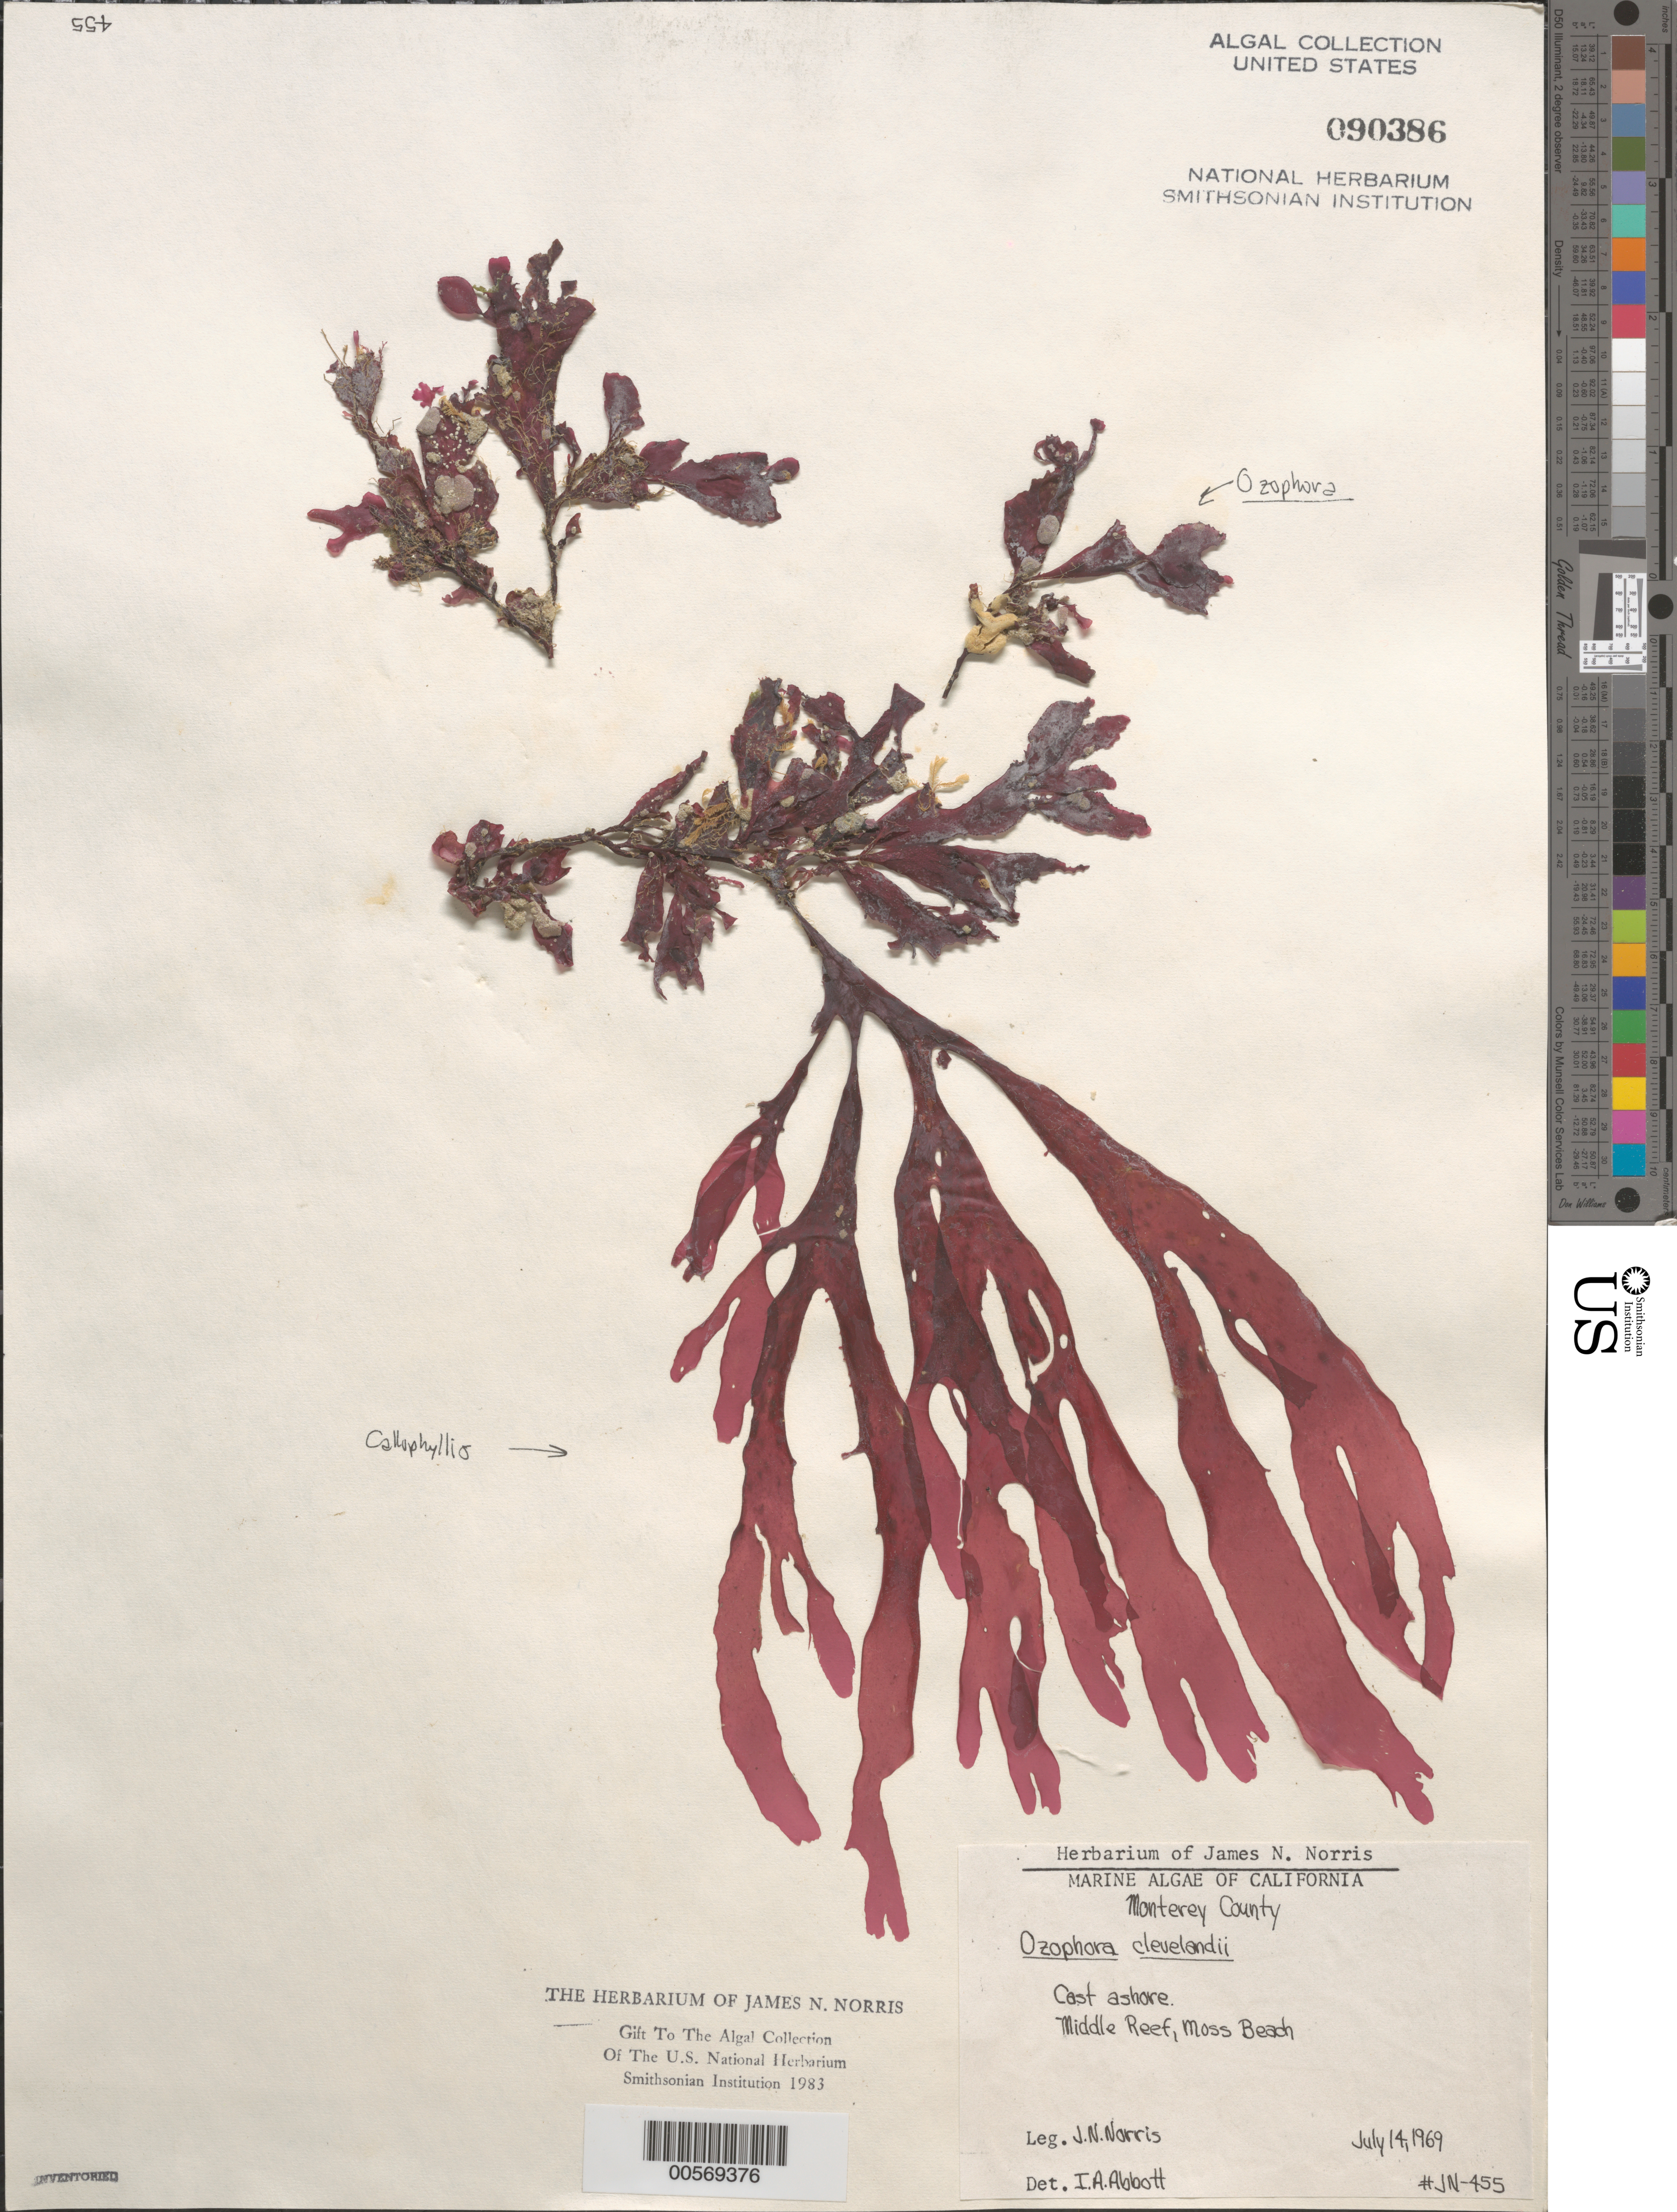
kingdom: Plantae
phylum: Rhodophyta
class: Florideophyceae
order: Gigartinales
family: Phyllophoraceae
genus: Ozophora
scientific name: Ozophora clevelandii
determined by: Abbott, Isabella A.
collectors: J. N. Norris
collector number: JN-455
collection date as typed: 14 Jul 1969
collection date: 1969-07-14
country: United States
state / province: California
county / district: Monterey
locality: Middle Reef of Moss Beach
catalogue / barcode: US 90386